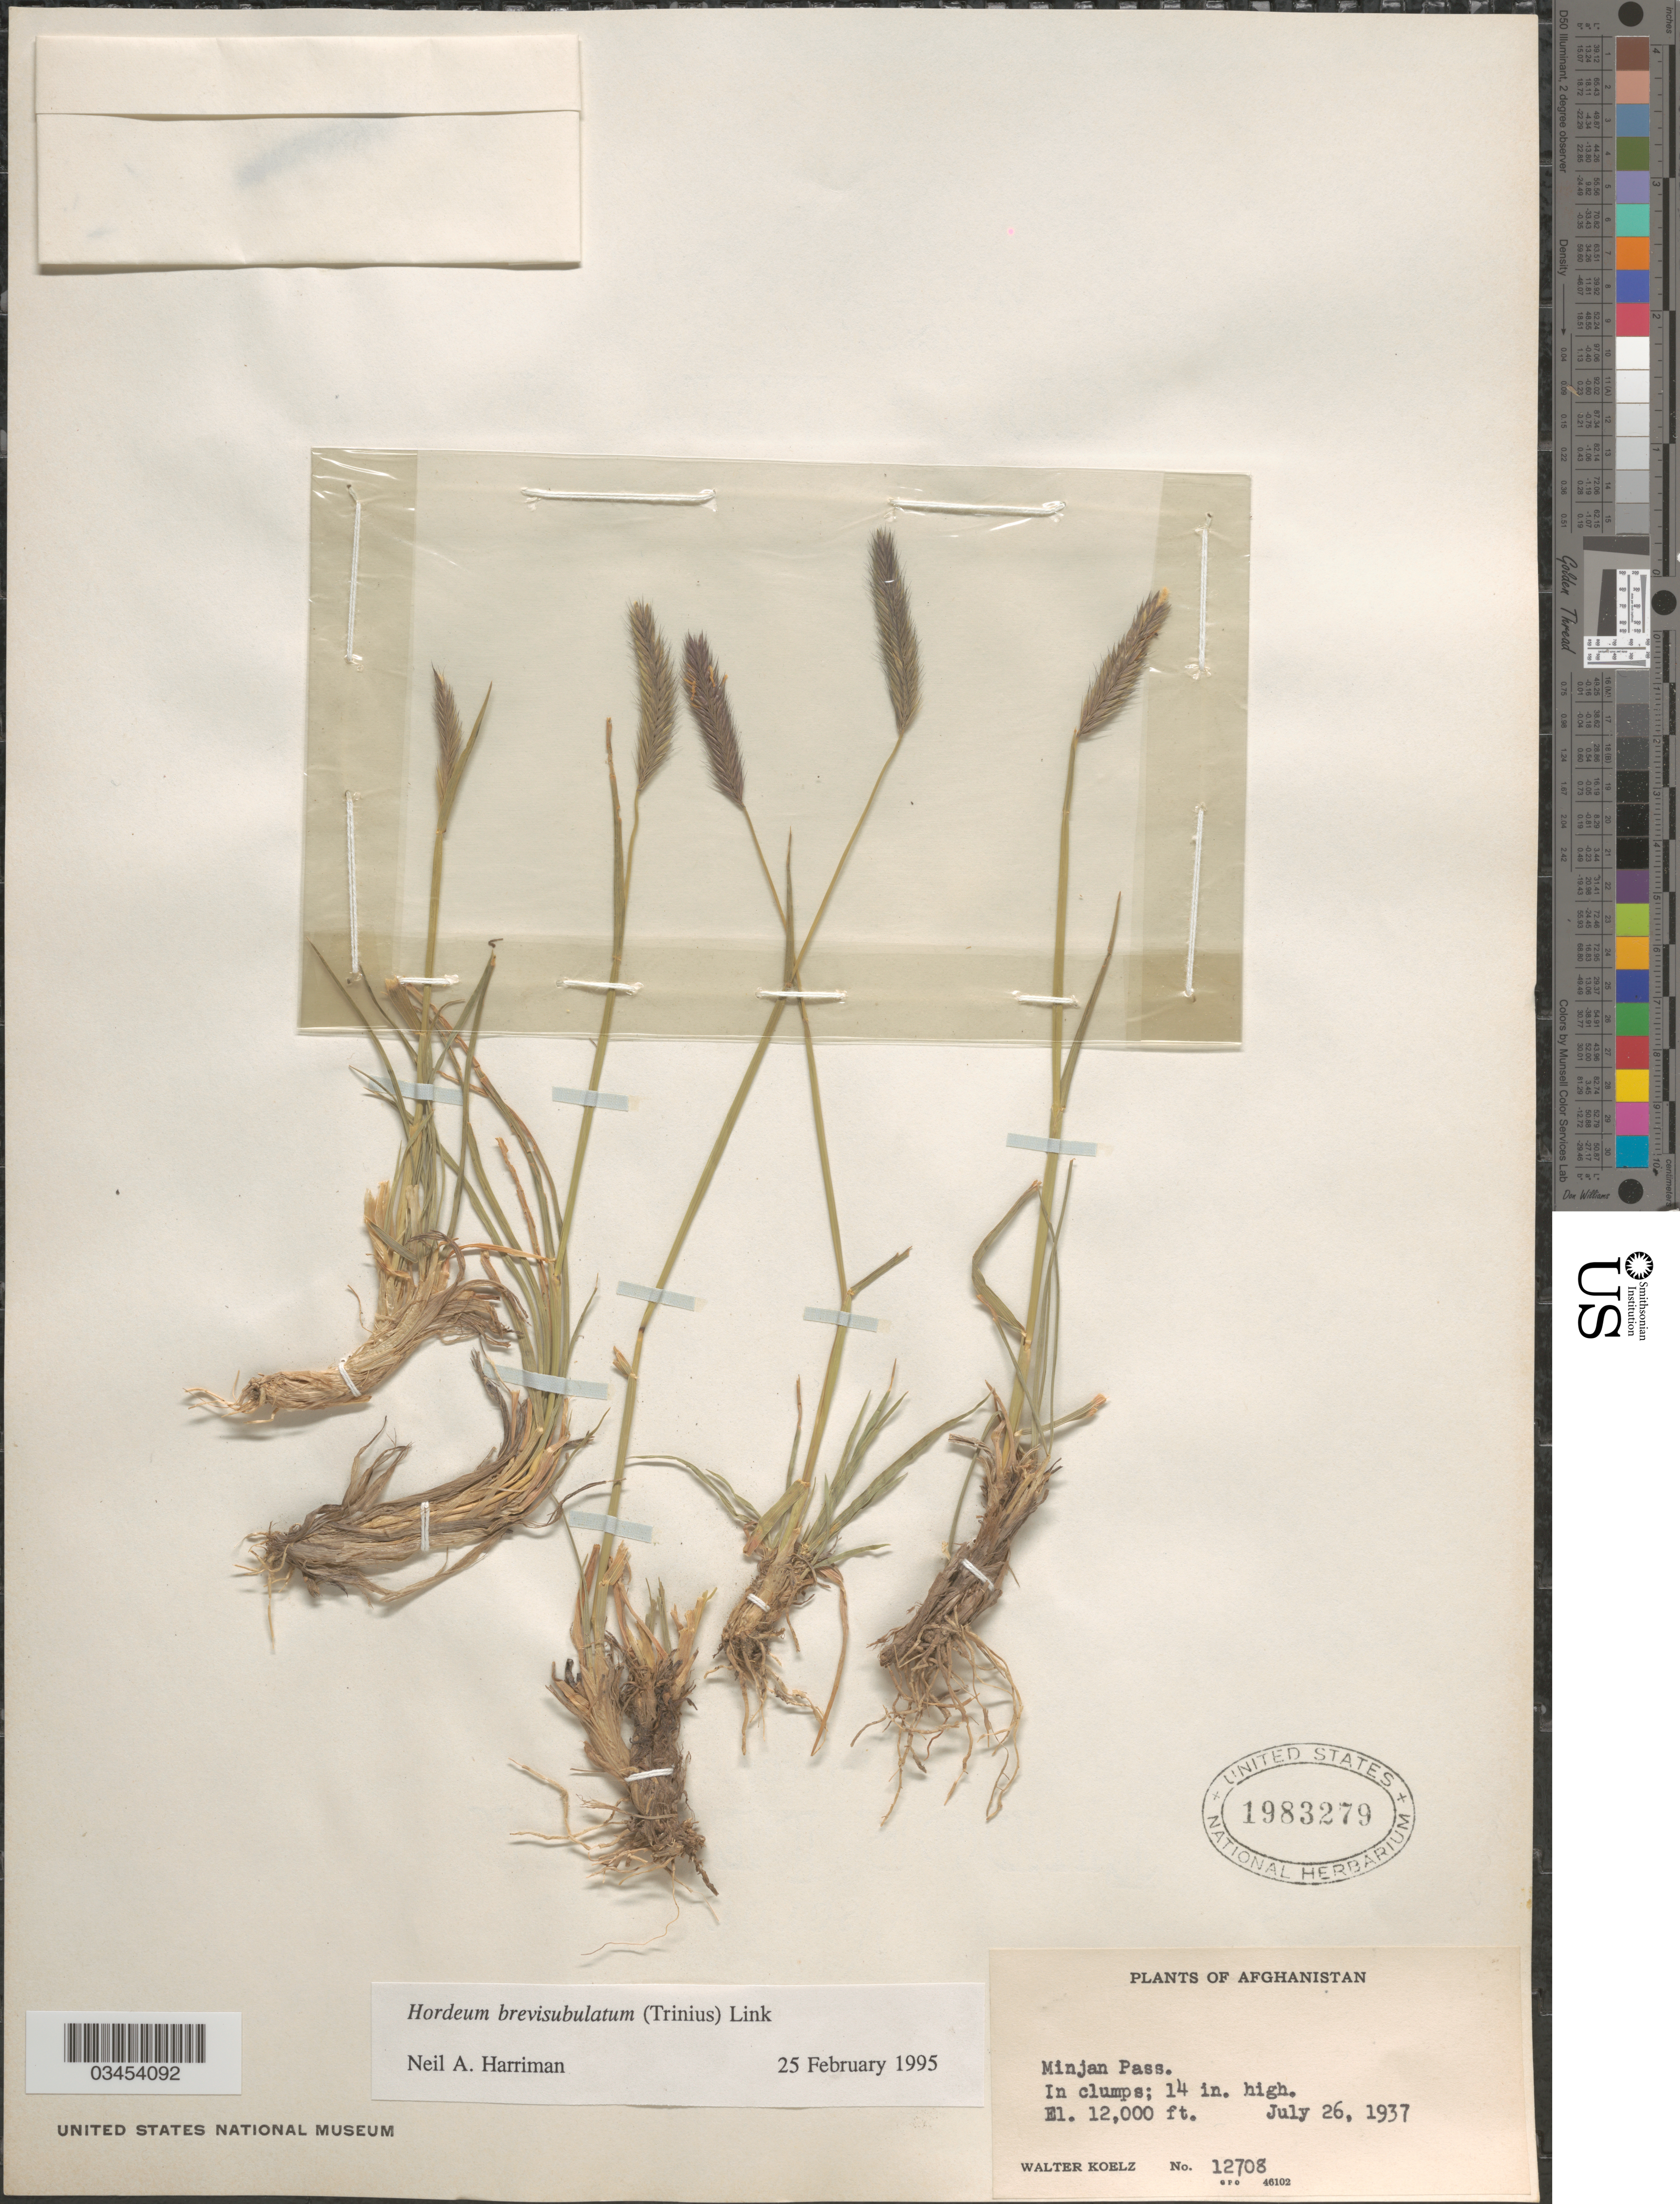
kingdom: Plantae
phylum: Tracheophyta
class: Liliopsida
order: Poales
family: Poaceae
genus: Hordeum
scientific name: Hordeum brevisubulatum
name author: (Trin.) Link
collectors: W. N. Koelz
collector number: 12708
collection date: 1937-07-26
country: Afghanistan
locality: Minjan Pass.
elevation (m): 3658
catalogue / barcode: US 1983279